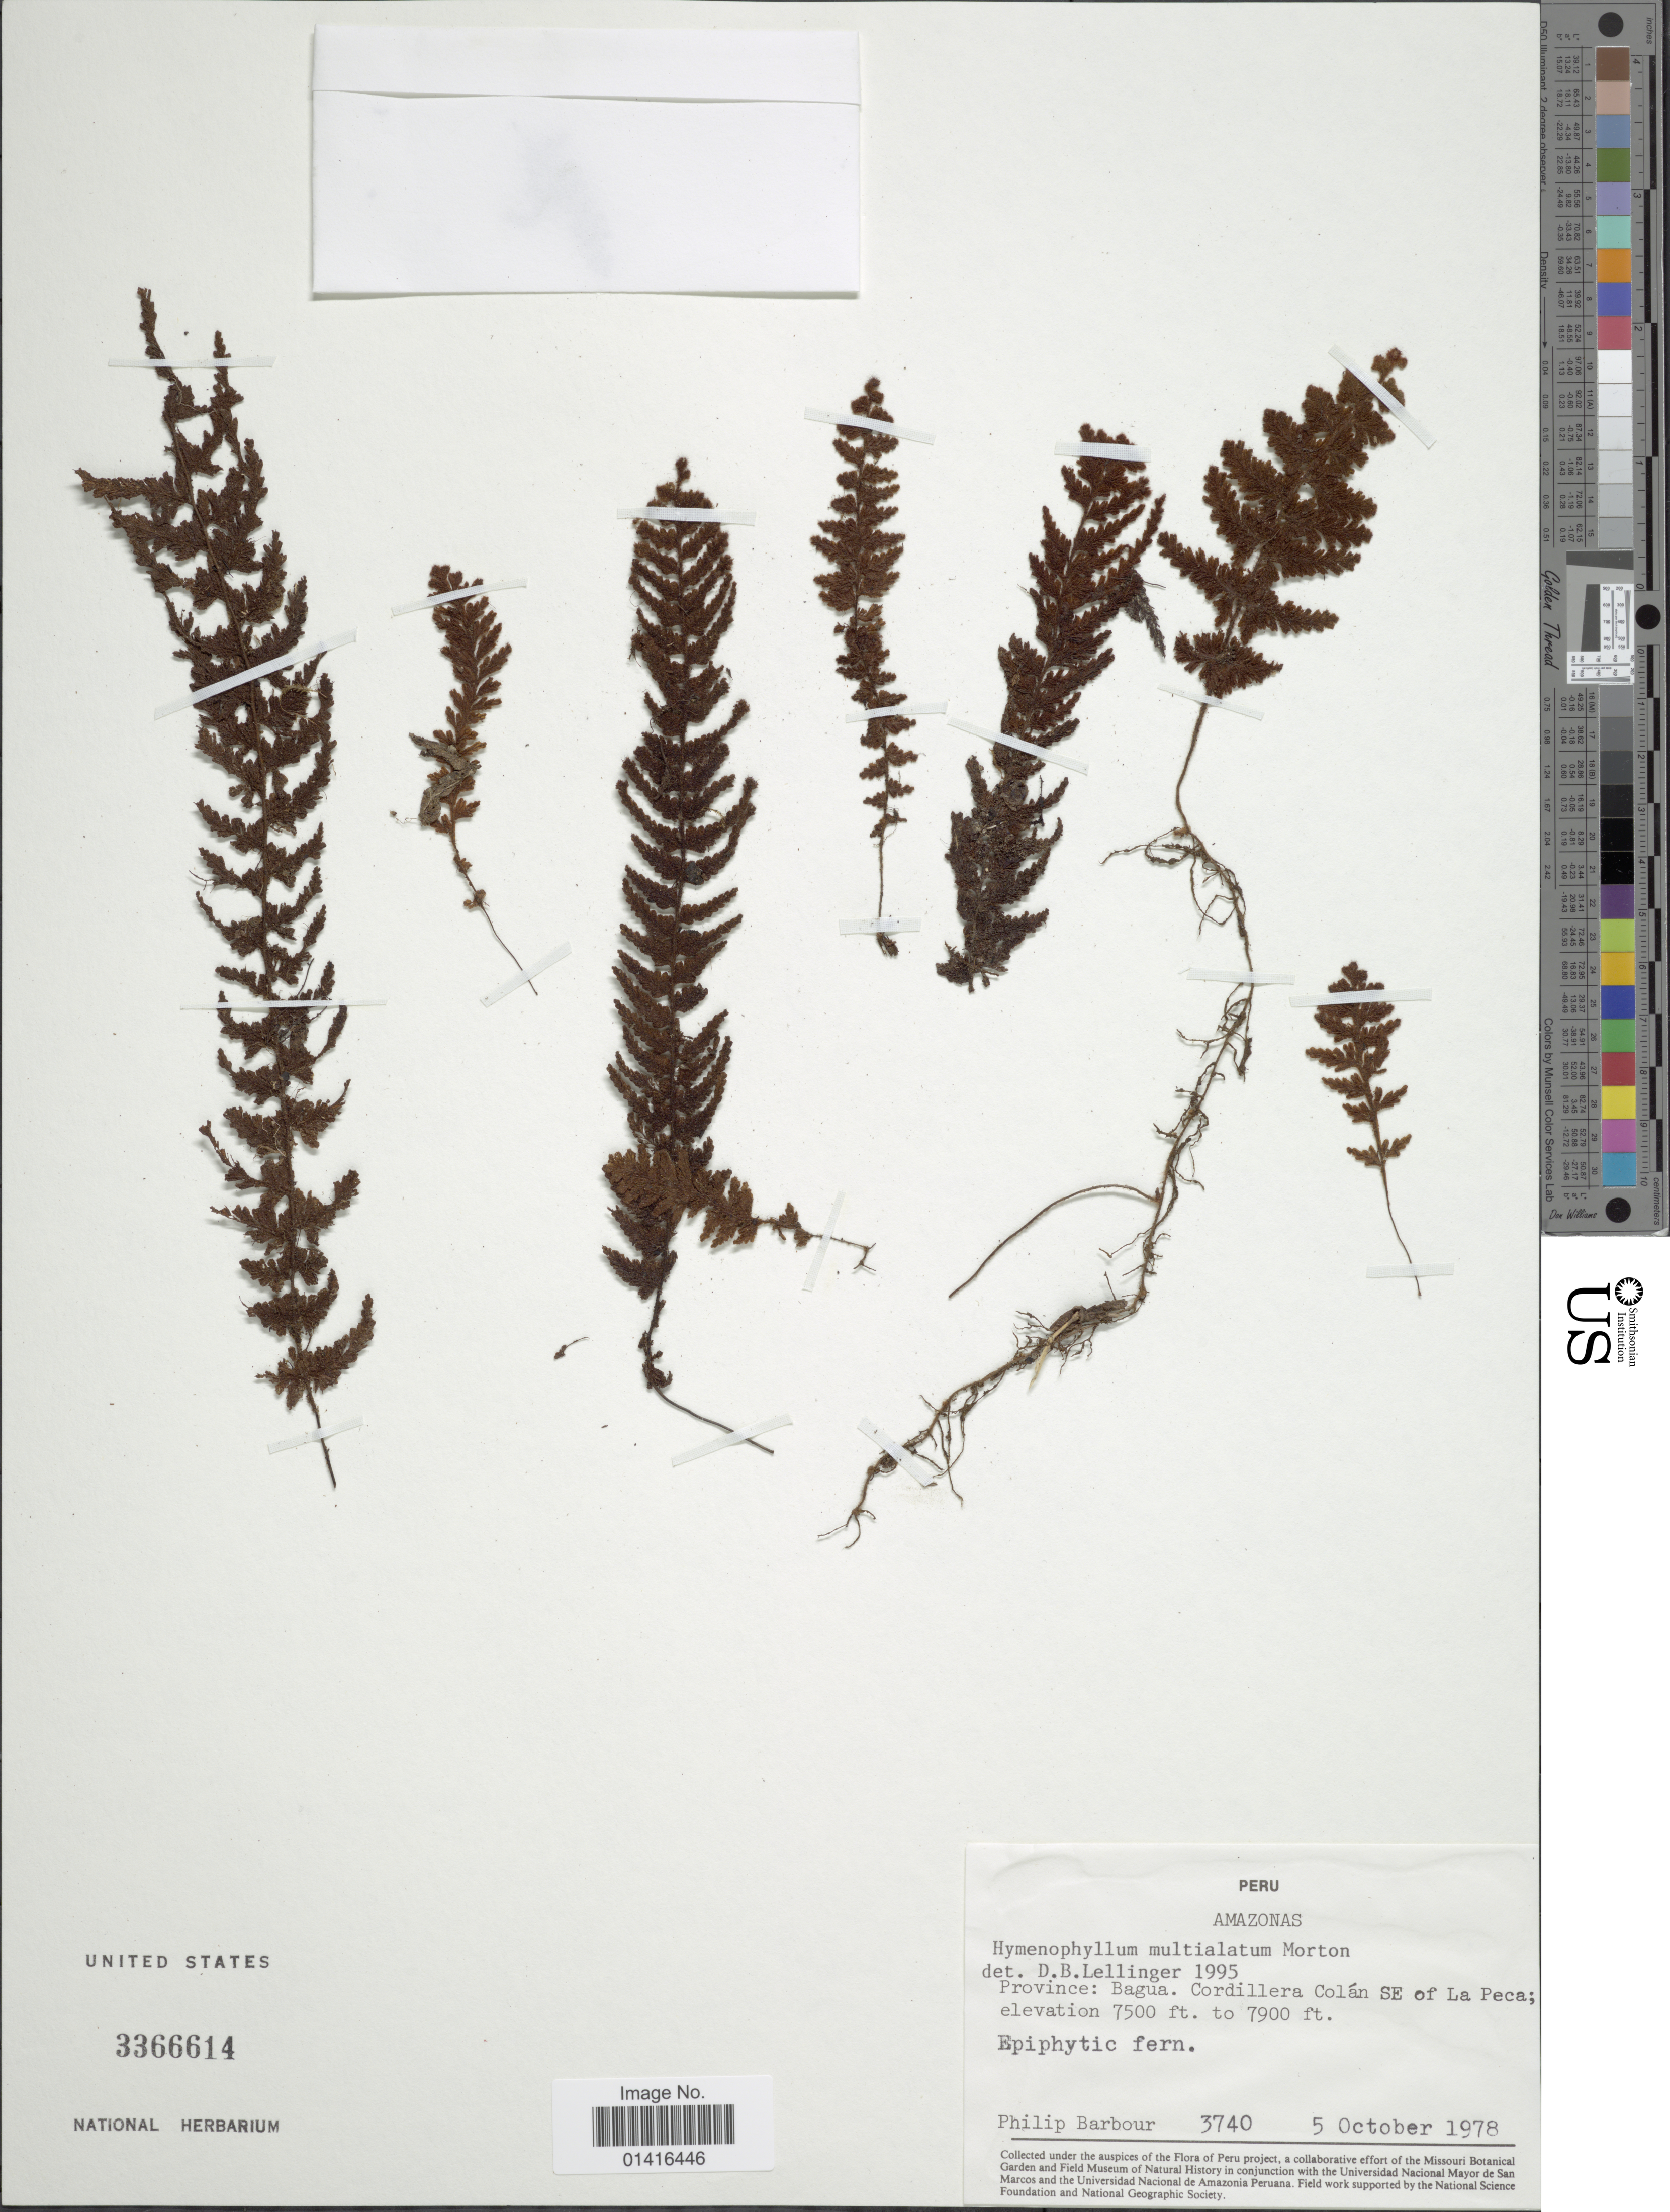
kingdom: Plantae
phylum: Tracheophyta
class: Polypodiopsida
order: Hymenophyllales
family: Hymenophyllaceae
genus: Hymenophyllum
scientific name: Hymenophyllum multialatum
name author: C.V. Morton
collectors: P. Barbour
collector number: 3740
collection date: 1978-10-05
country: Peru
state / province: Amazonas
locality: Province: bagua. Cordillera Colán SE of La Peca.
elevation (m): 2286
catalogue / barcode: US 3366614